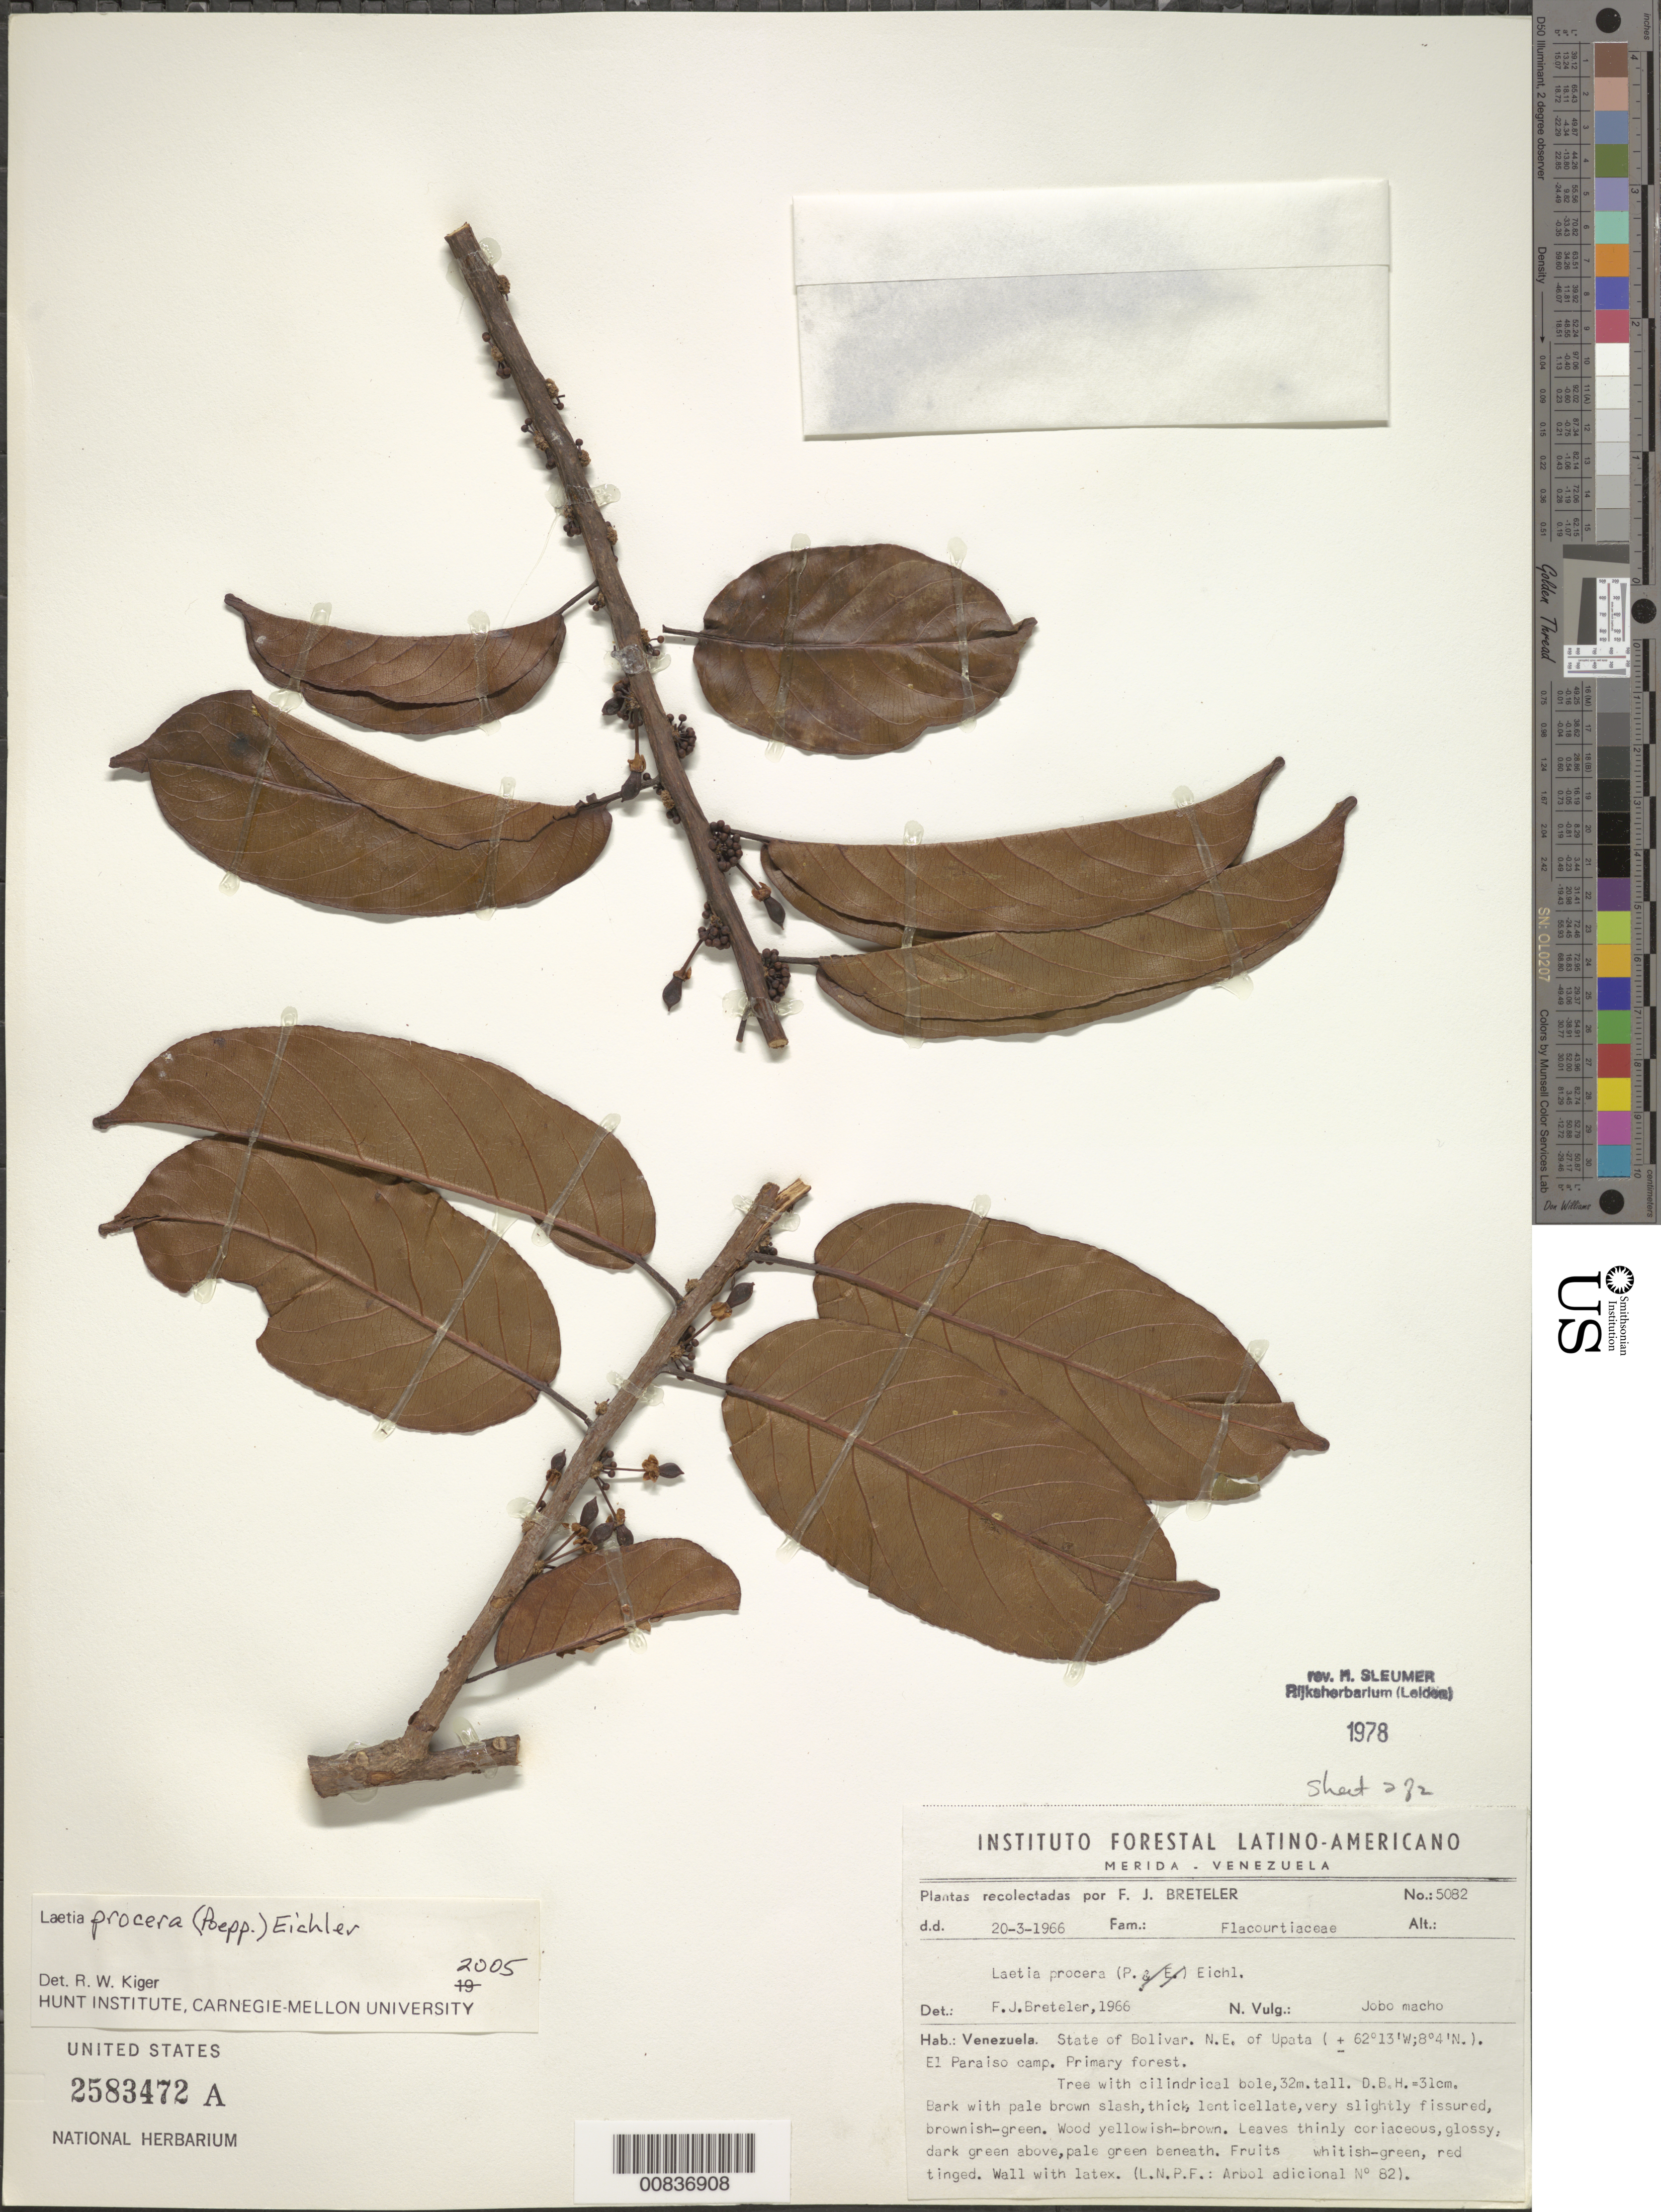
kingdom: Plantae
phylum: Tracheophyta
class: Magnoliopsida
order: Malpighiales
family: Salicaceae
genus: Laetia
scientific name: Laetia procera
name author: (Poepp.) Eichler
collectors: F. J. Breteler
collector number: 5082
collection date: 1966-03-20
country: Venezuela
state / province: Bolivar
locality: N.E. of Upata, El Paraiso camp.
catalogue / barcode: US 2583472A